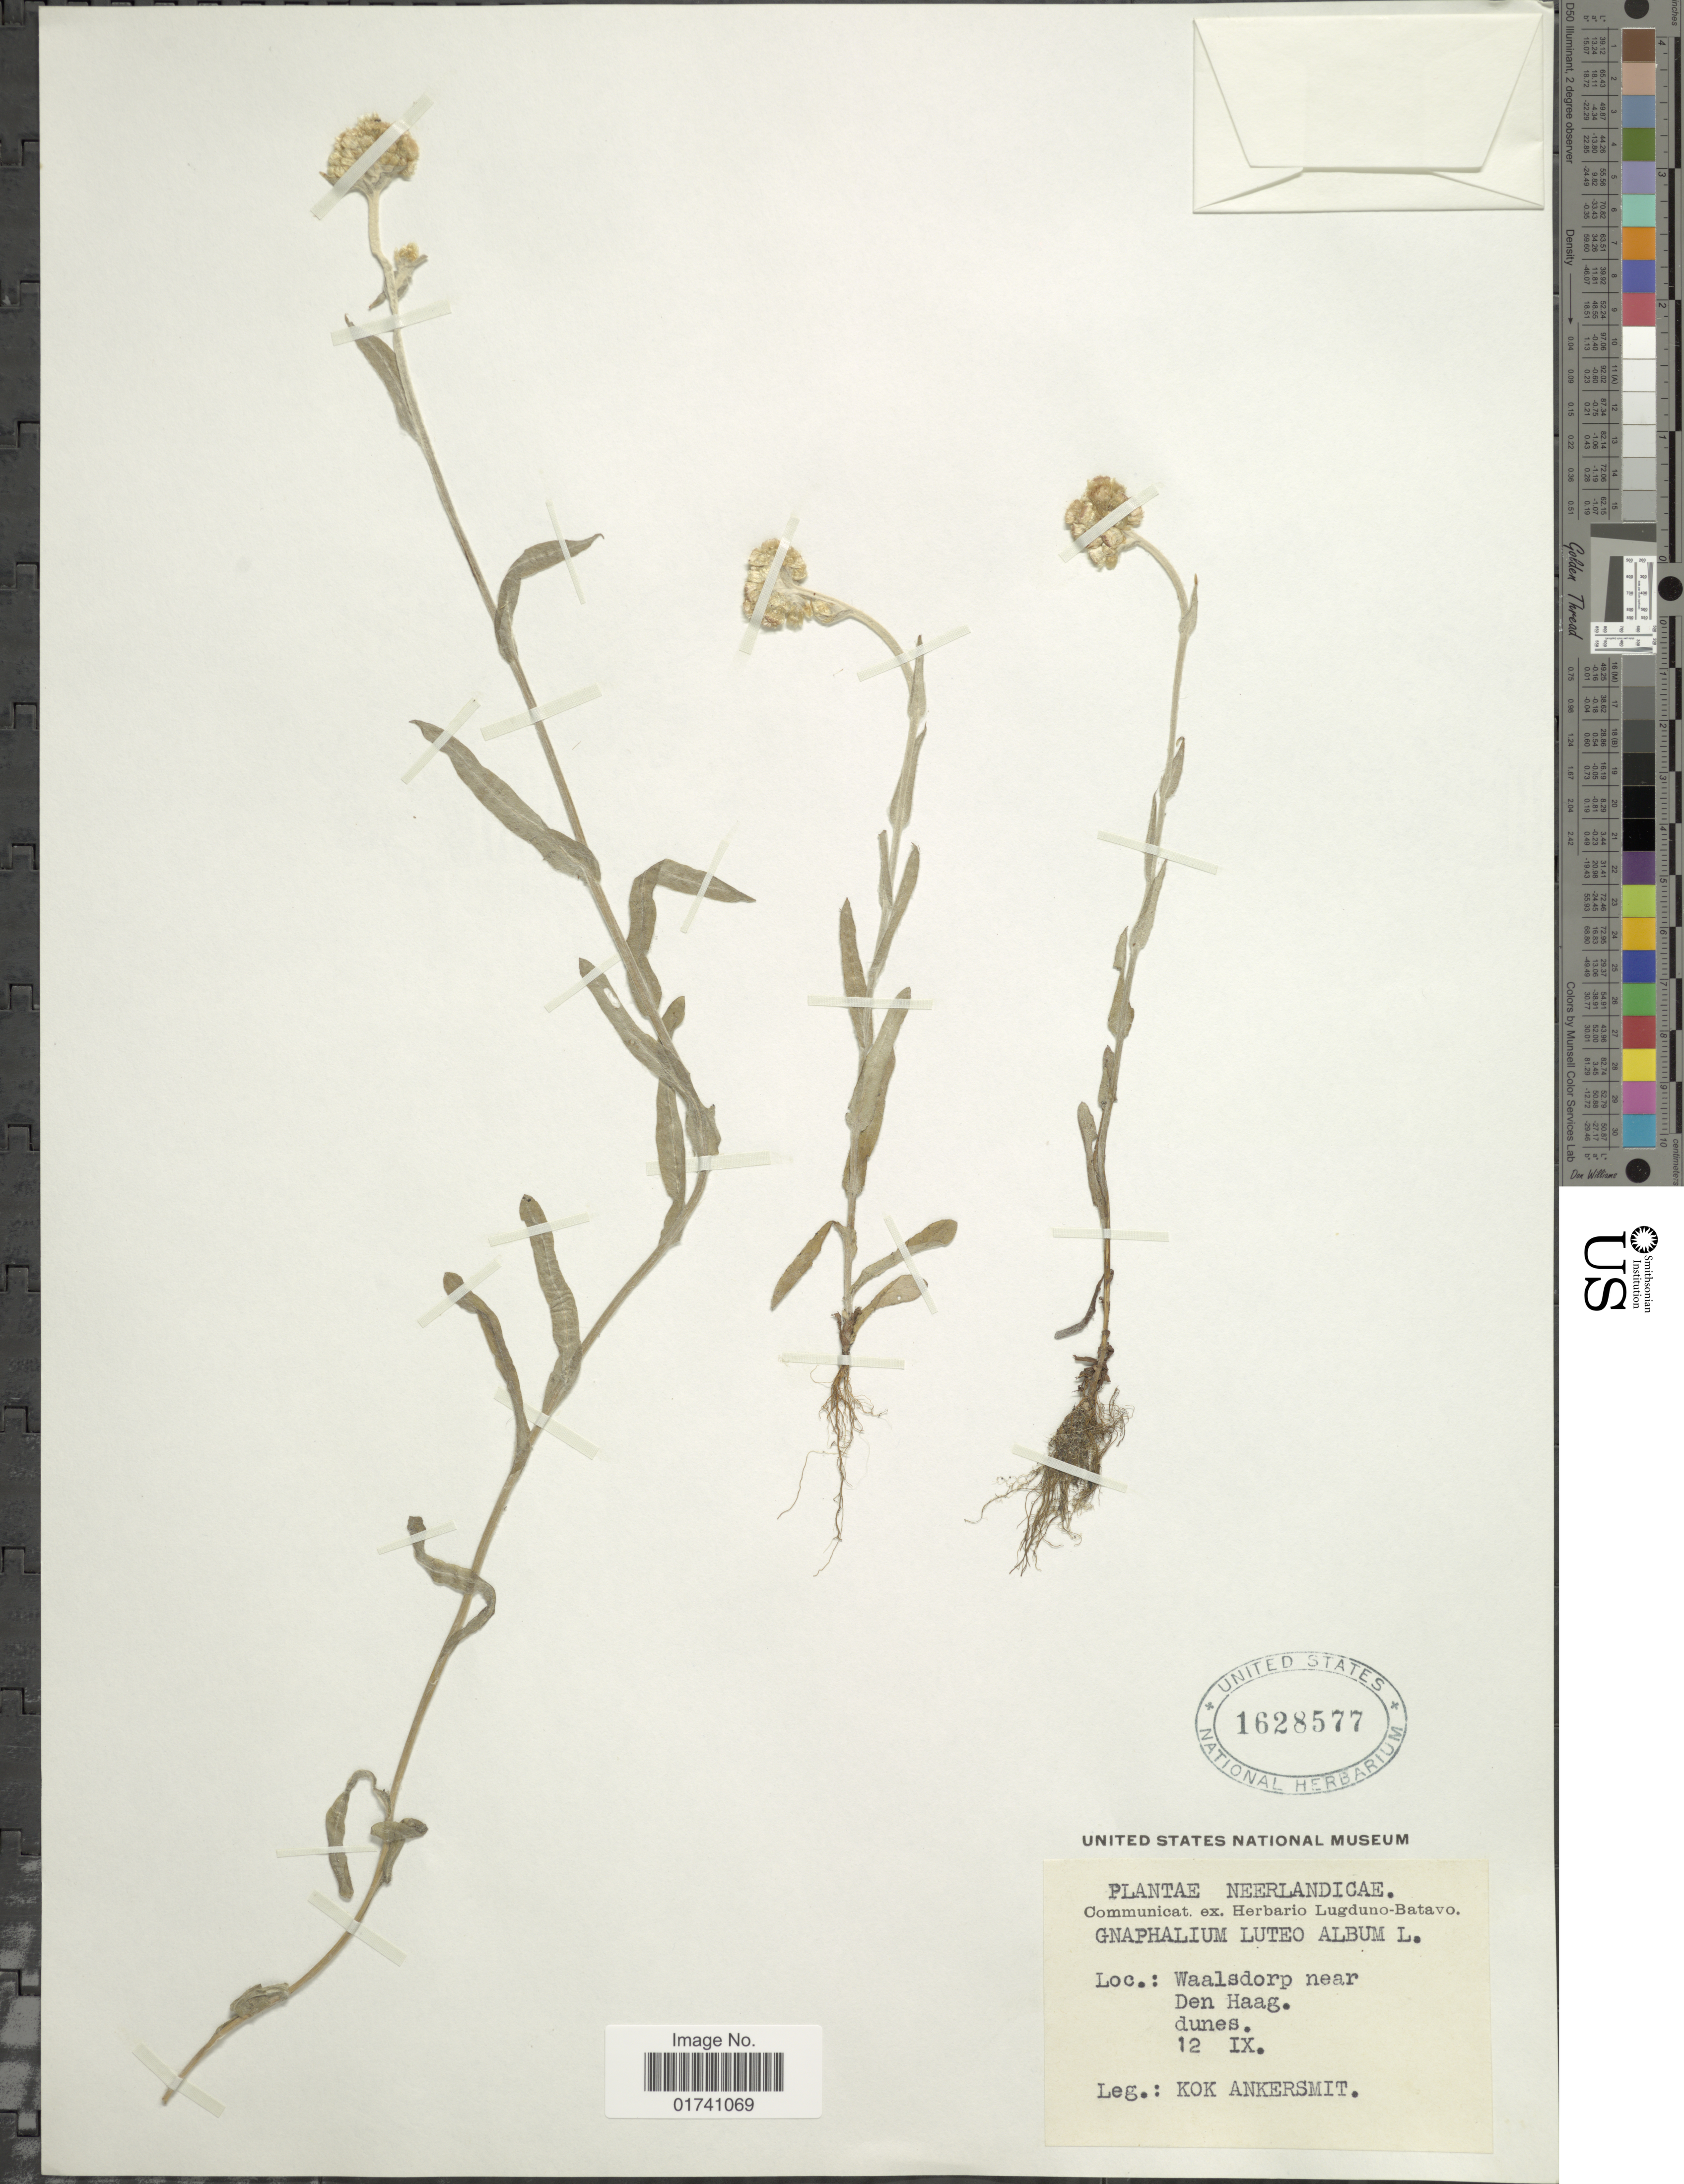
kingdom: Plantae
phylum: Tracheophyta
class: Magnoliopsida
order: Asterales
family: Asteraceae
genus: Laphangium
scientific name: Laphangium luteoalbum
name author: (L.) Tzvelev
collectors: K. Ankersmit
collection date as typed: Transcribed d/m/y: /9/12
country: Netherlands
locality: Neerlandicae. Waalsdopr near Den Haag.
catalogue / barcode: US 1628577